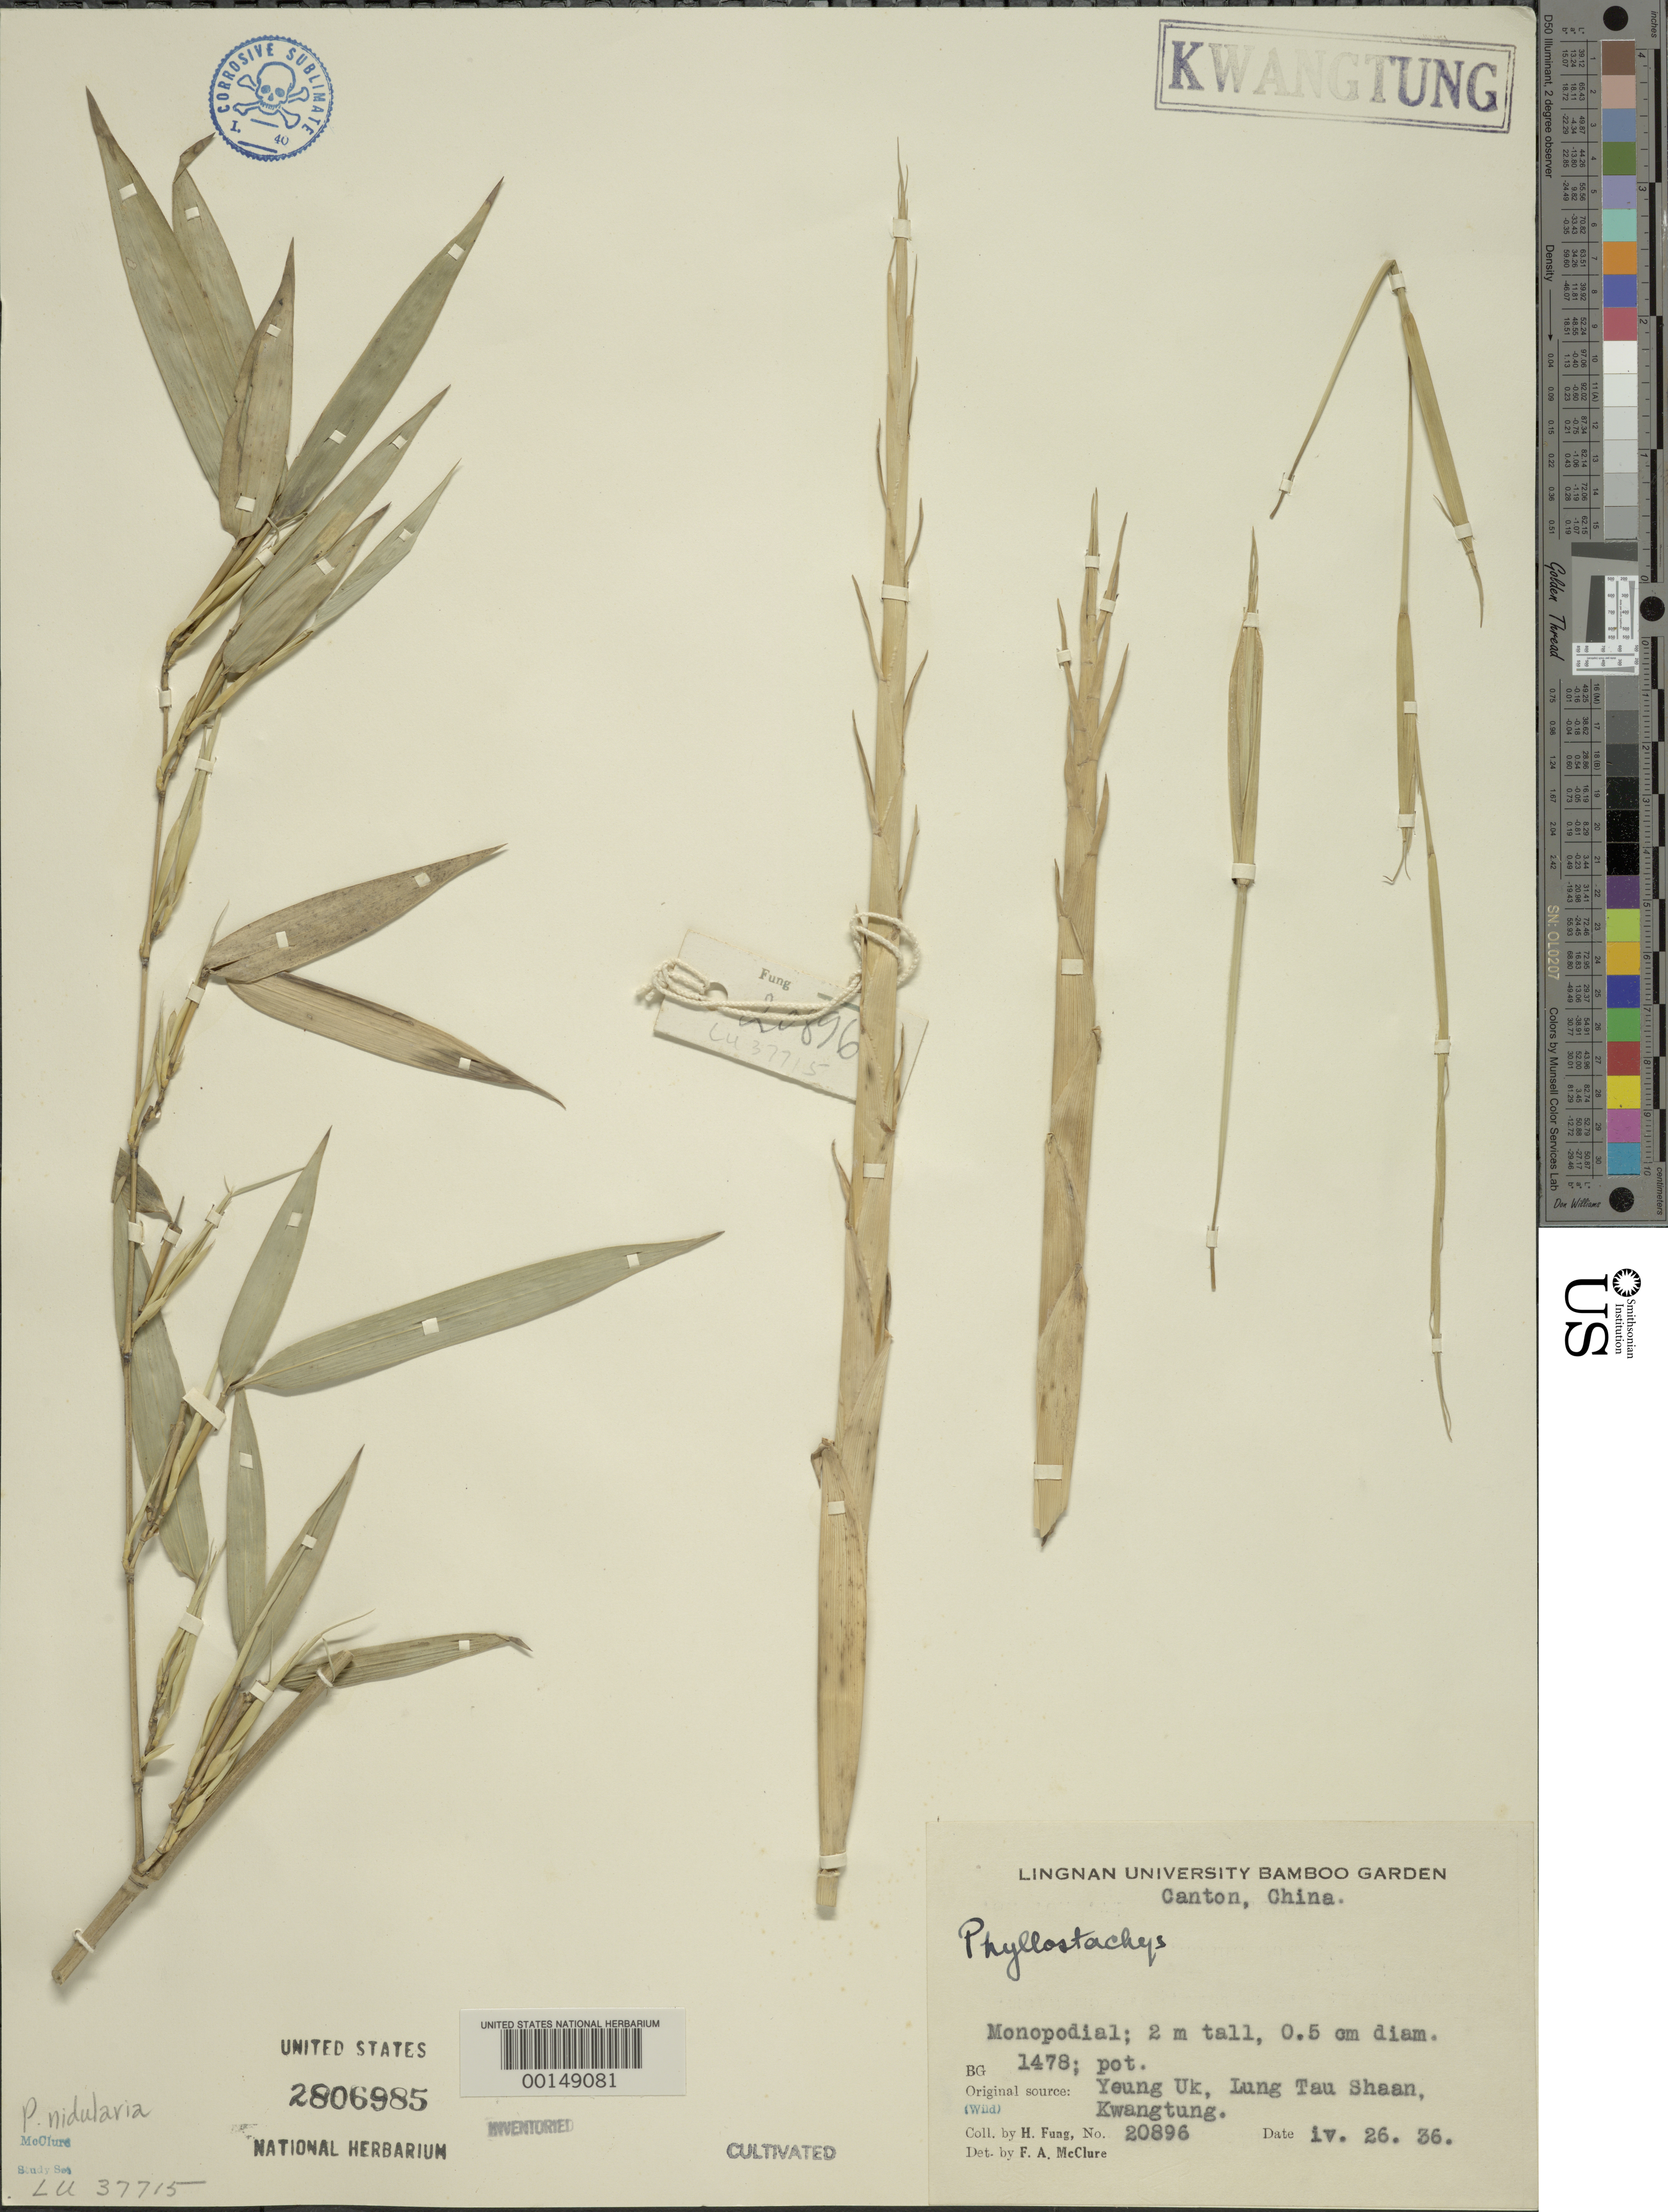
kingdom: Plantae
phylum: Tracheophyta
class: Liliopsida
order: Poales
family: Poaceae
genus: Phyllostachys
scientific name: Phyllostachys nidularia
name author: Munro ex Fenzi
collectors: H. L. Fung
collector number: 20896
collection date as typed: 26 Apr 1936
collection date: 1936-04-26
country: China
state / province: Guangdong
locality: Lung tau shaan, yeung uk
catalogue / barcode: US 2806985